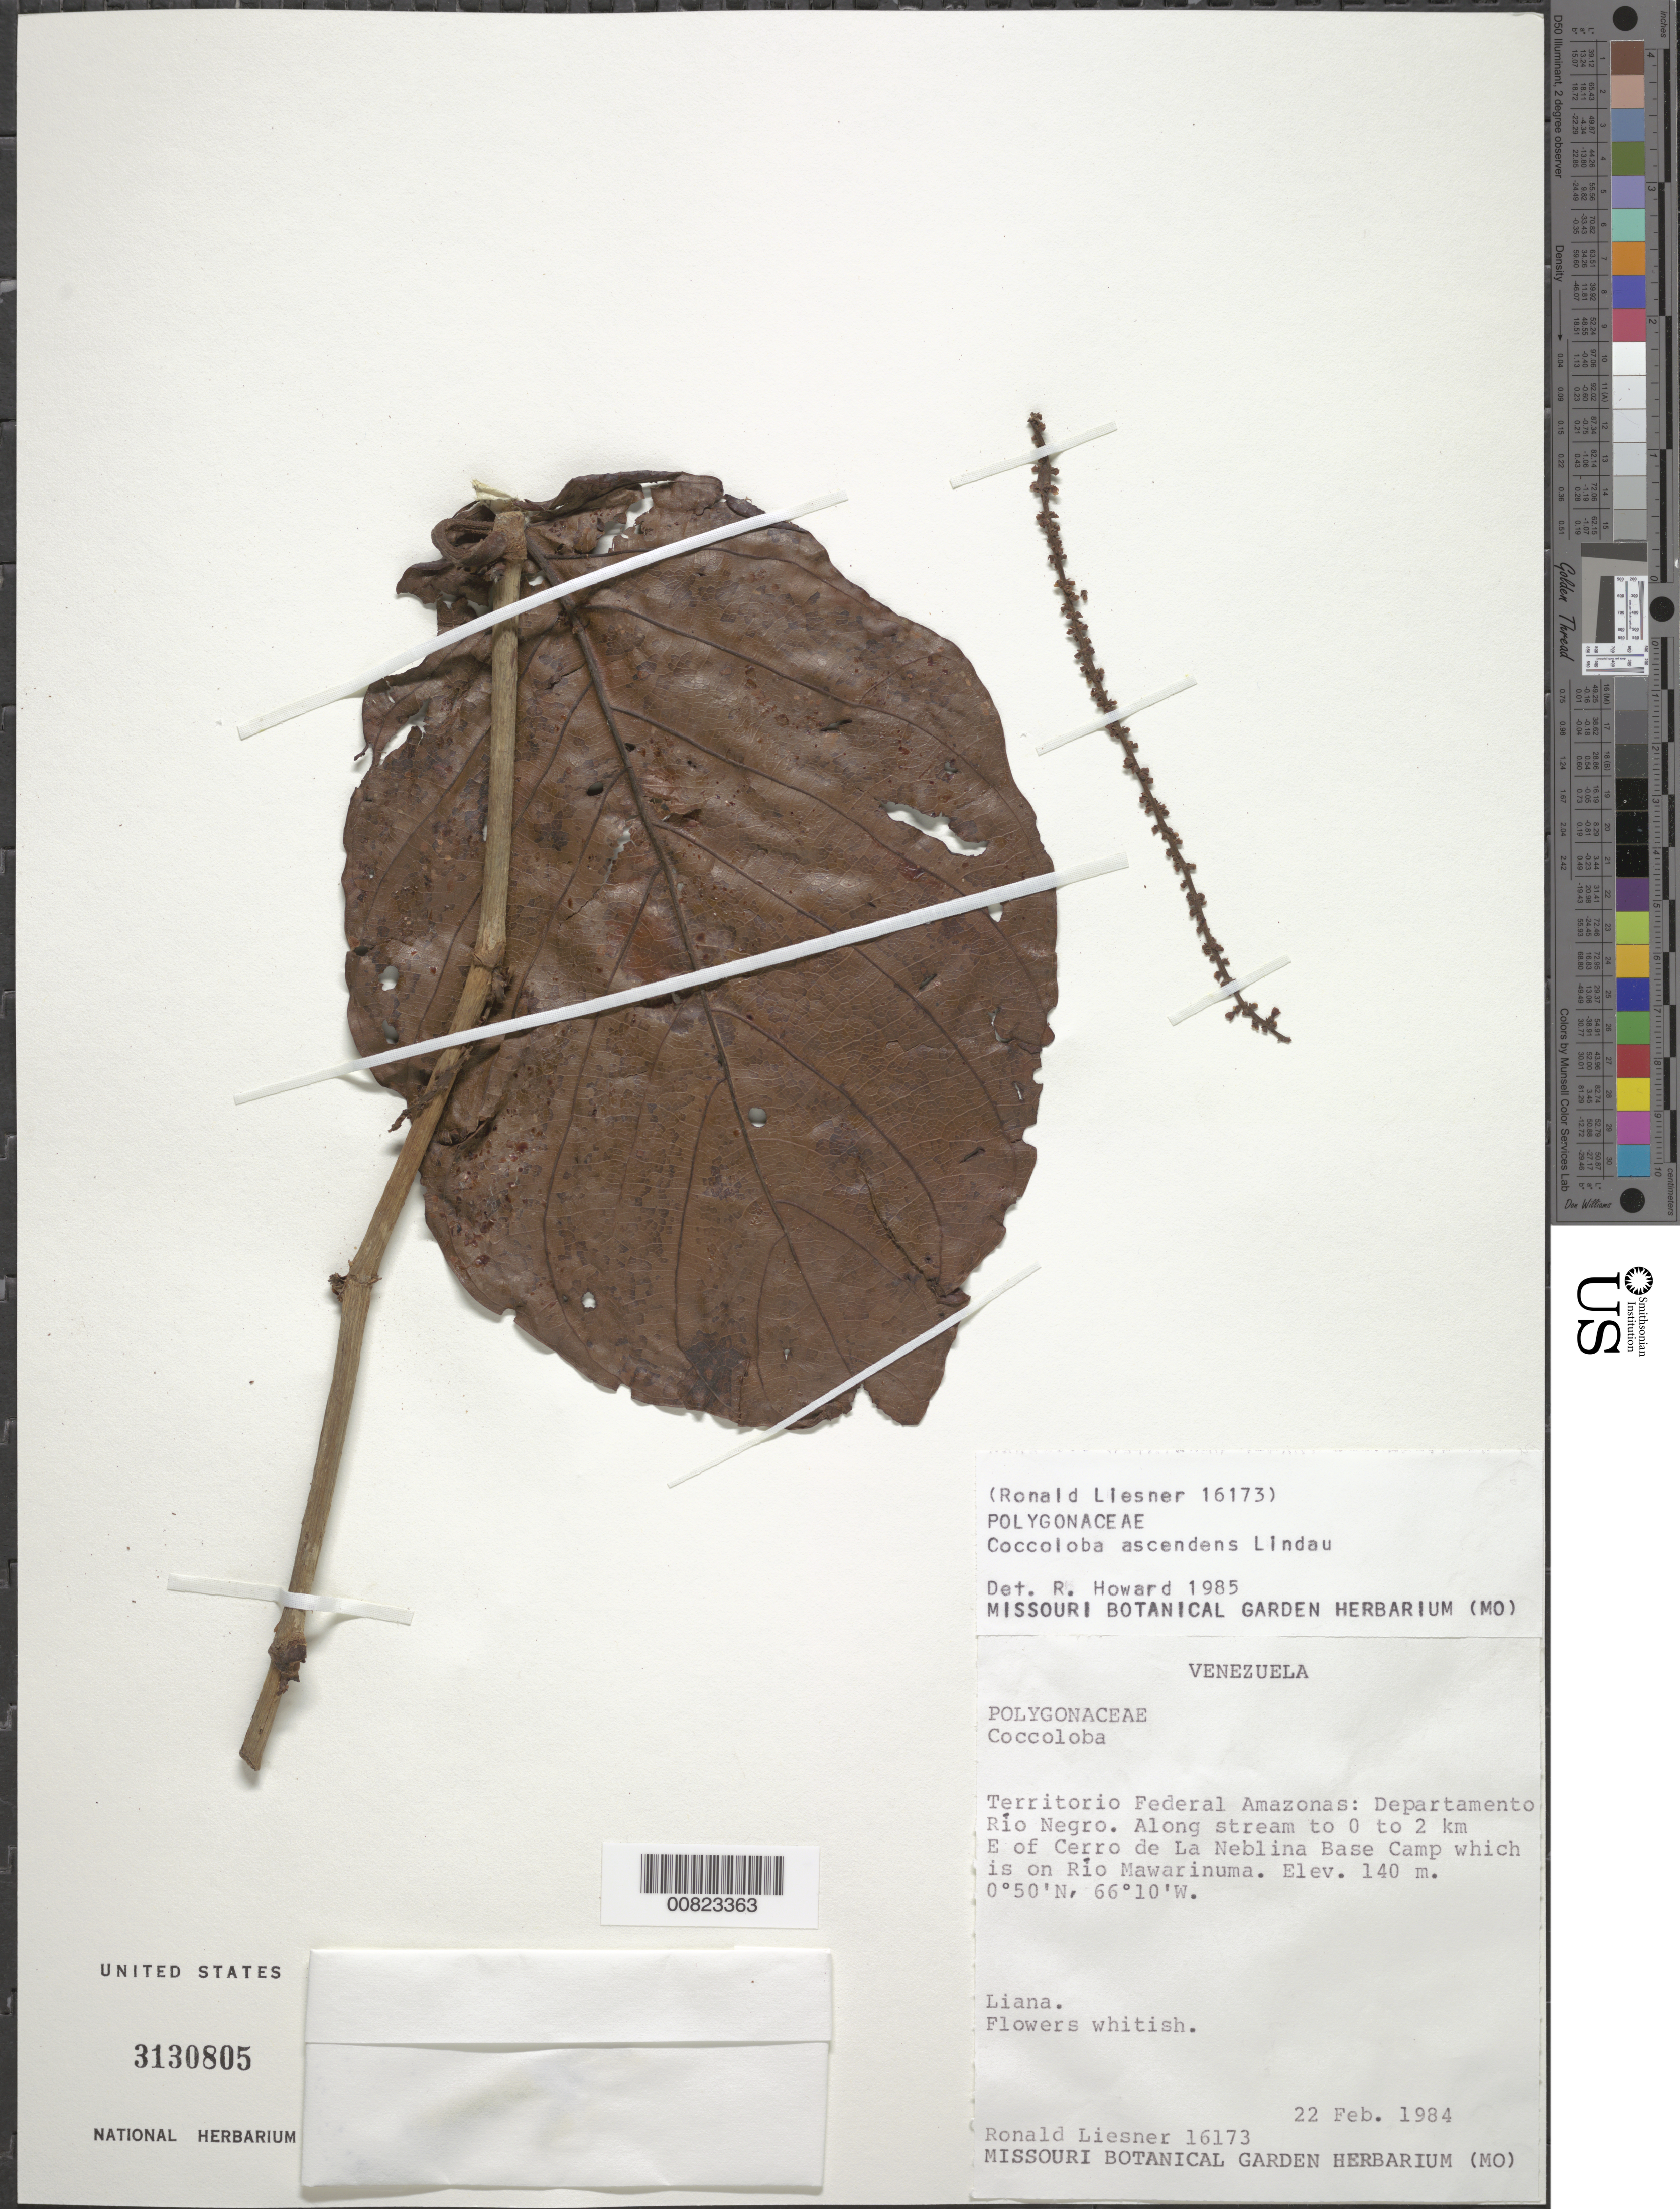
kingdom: Plantae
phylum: Tracheophyta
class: Magnoliopsida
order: Caryophyllales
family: Polygonaceae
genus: Coccoloba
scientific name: Coccoloba ascendens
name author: Duss ex Lindau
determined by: Howard, R. A.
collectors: R. L. Liesner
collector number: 16173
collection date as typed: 22-Feb-84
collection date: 1984-02-22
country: Venezuela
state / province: Amazonas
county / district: Río Negro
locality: Río Mawarinuma, 0-2 km E of Cerro de La Neblina Base Camp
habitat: Along stream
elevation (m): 140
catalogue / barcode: US 3130805